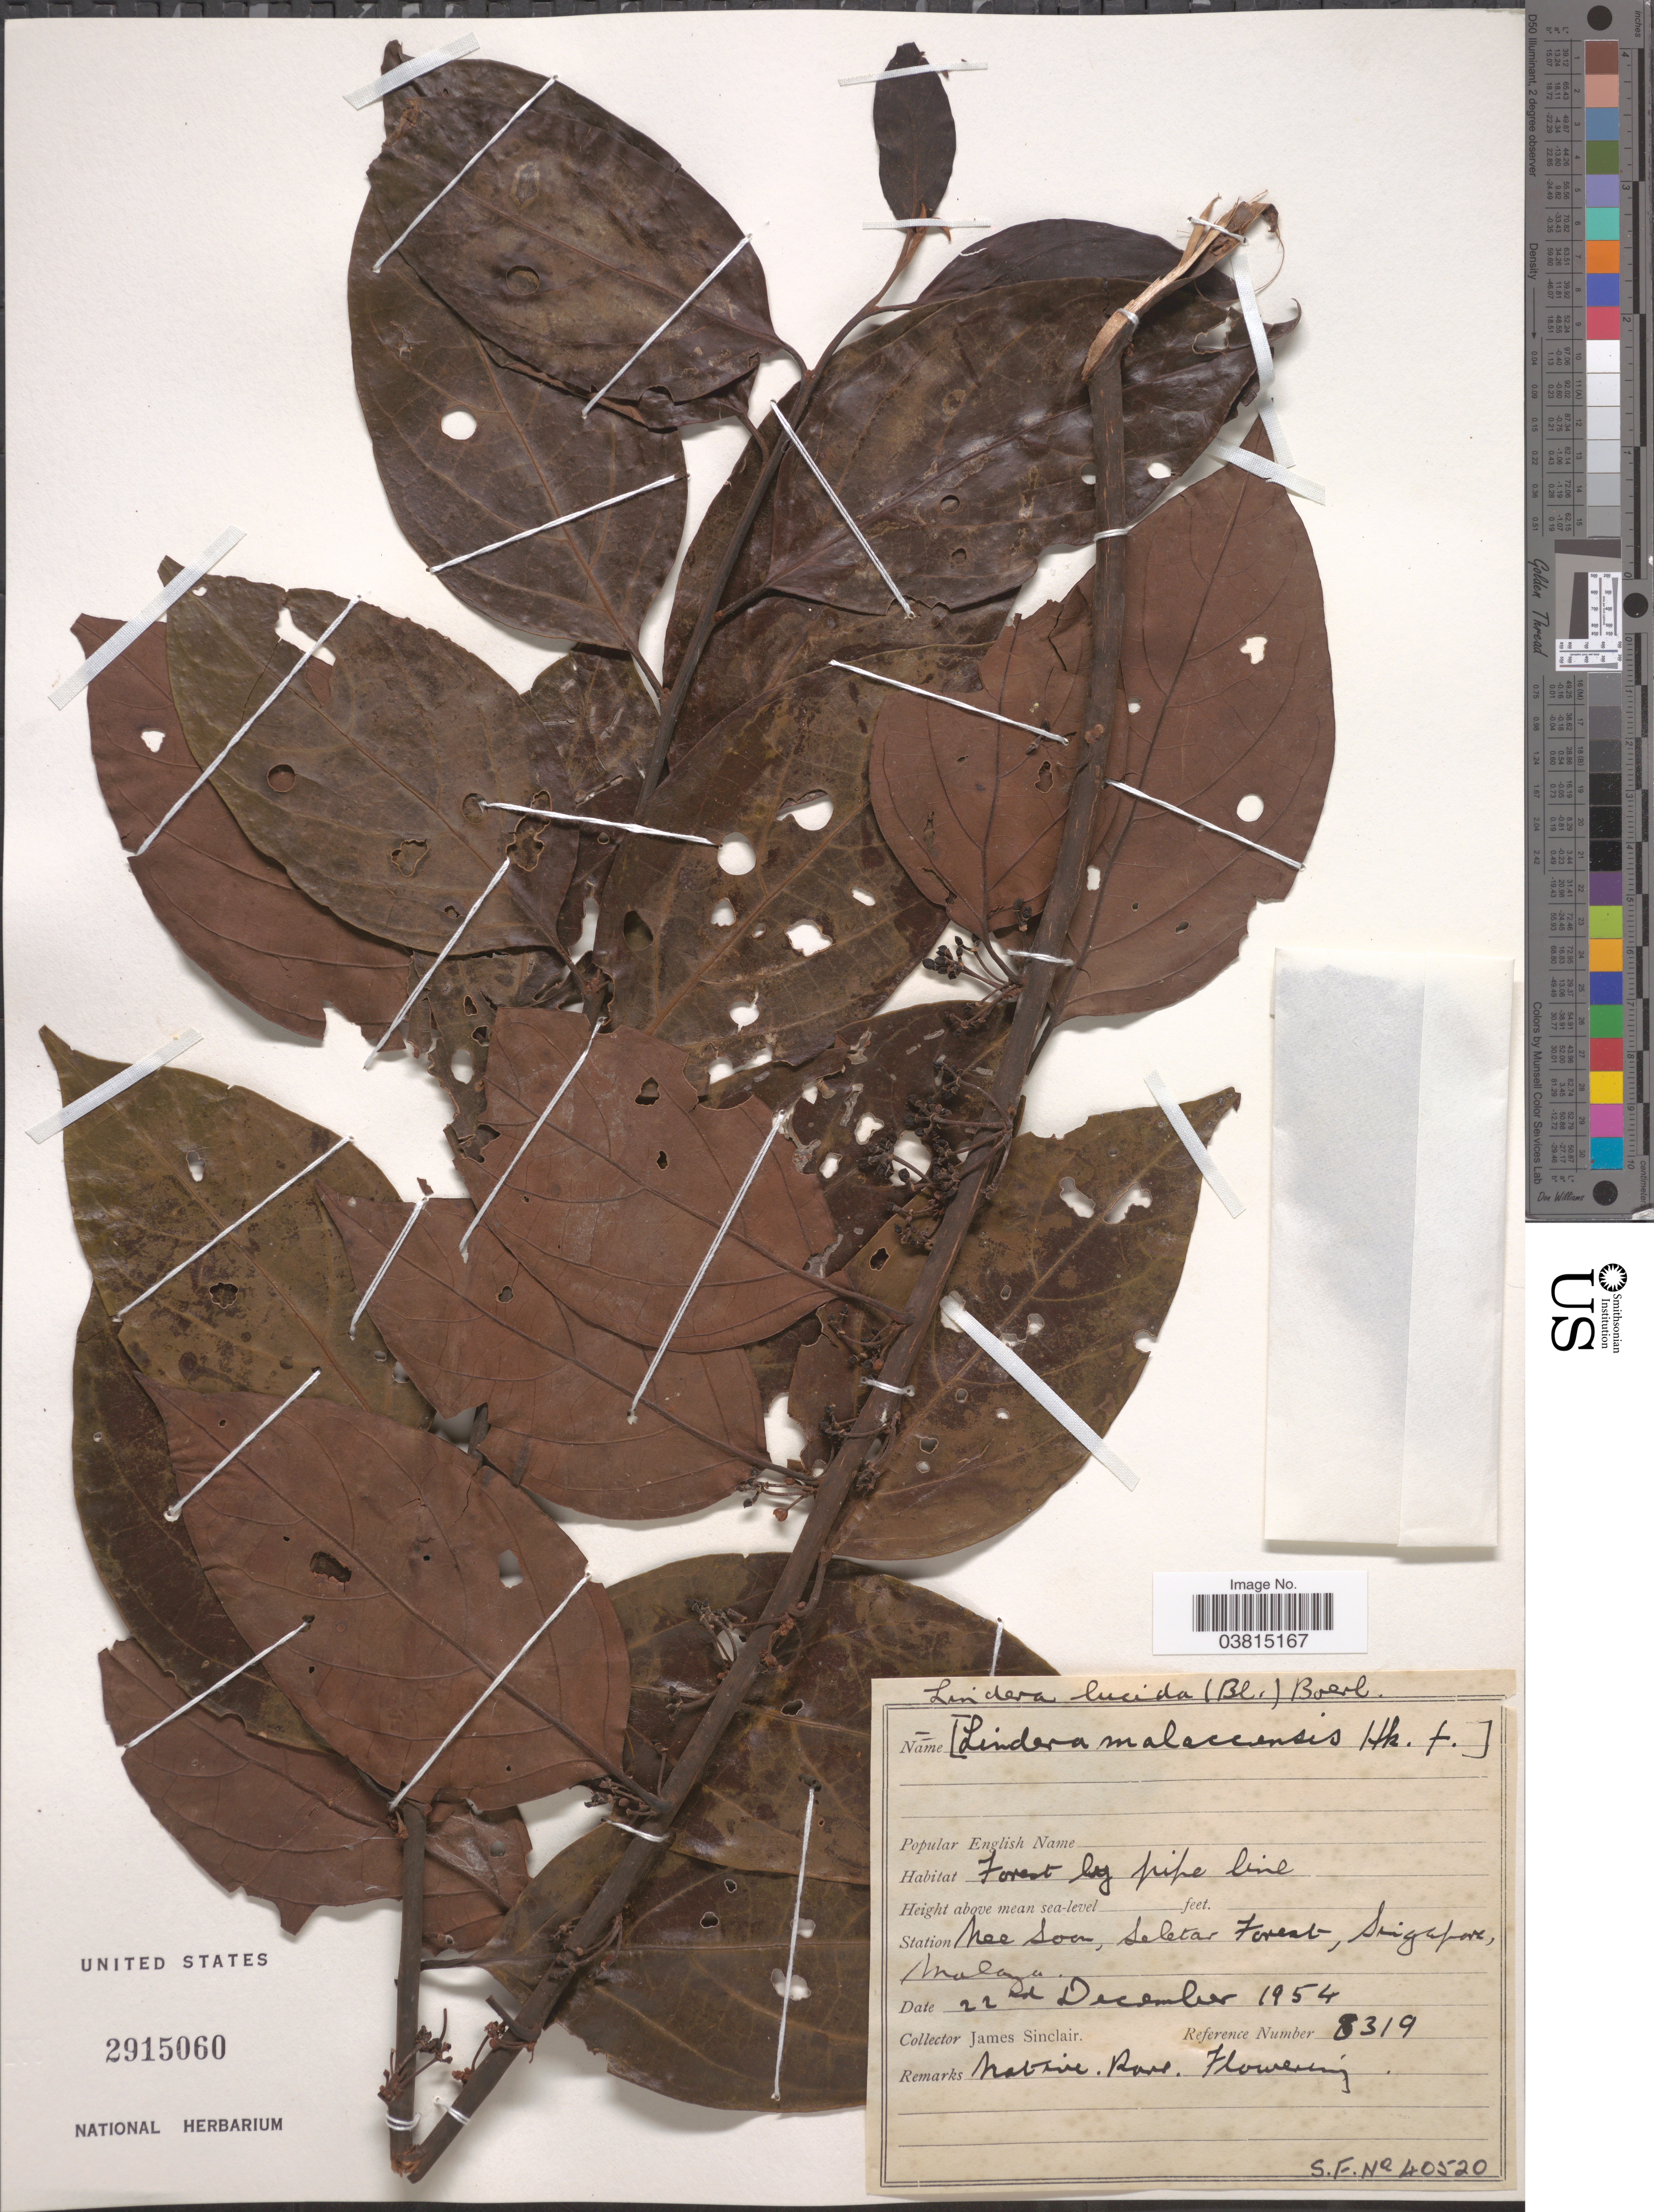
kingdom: Plantae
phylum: Tracheophyta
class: Magnoliopsida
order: Laurales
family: Lauraceae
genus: Lindera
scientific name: Lindera malaccensis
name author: Hook. f.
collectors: J. Sinclair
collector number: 8319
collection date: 1954-12-22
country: Singapore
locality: Station Nes Soon, Seletar Forest, Malaya.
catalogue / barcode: US 2915060